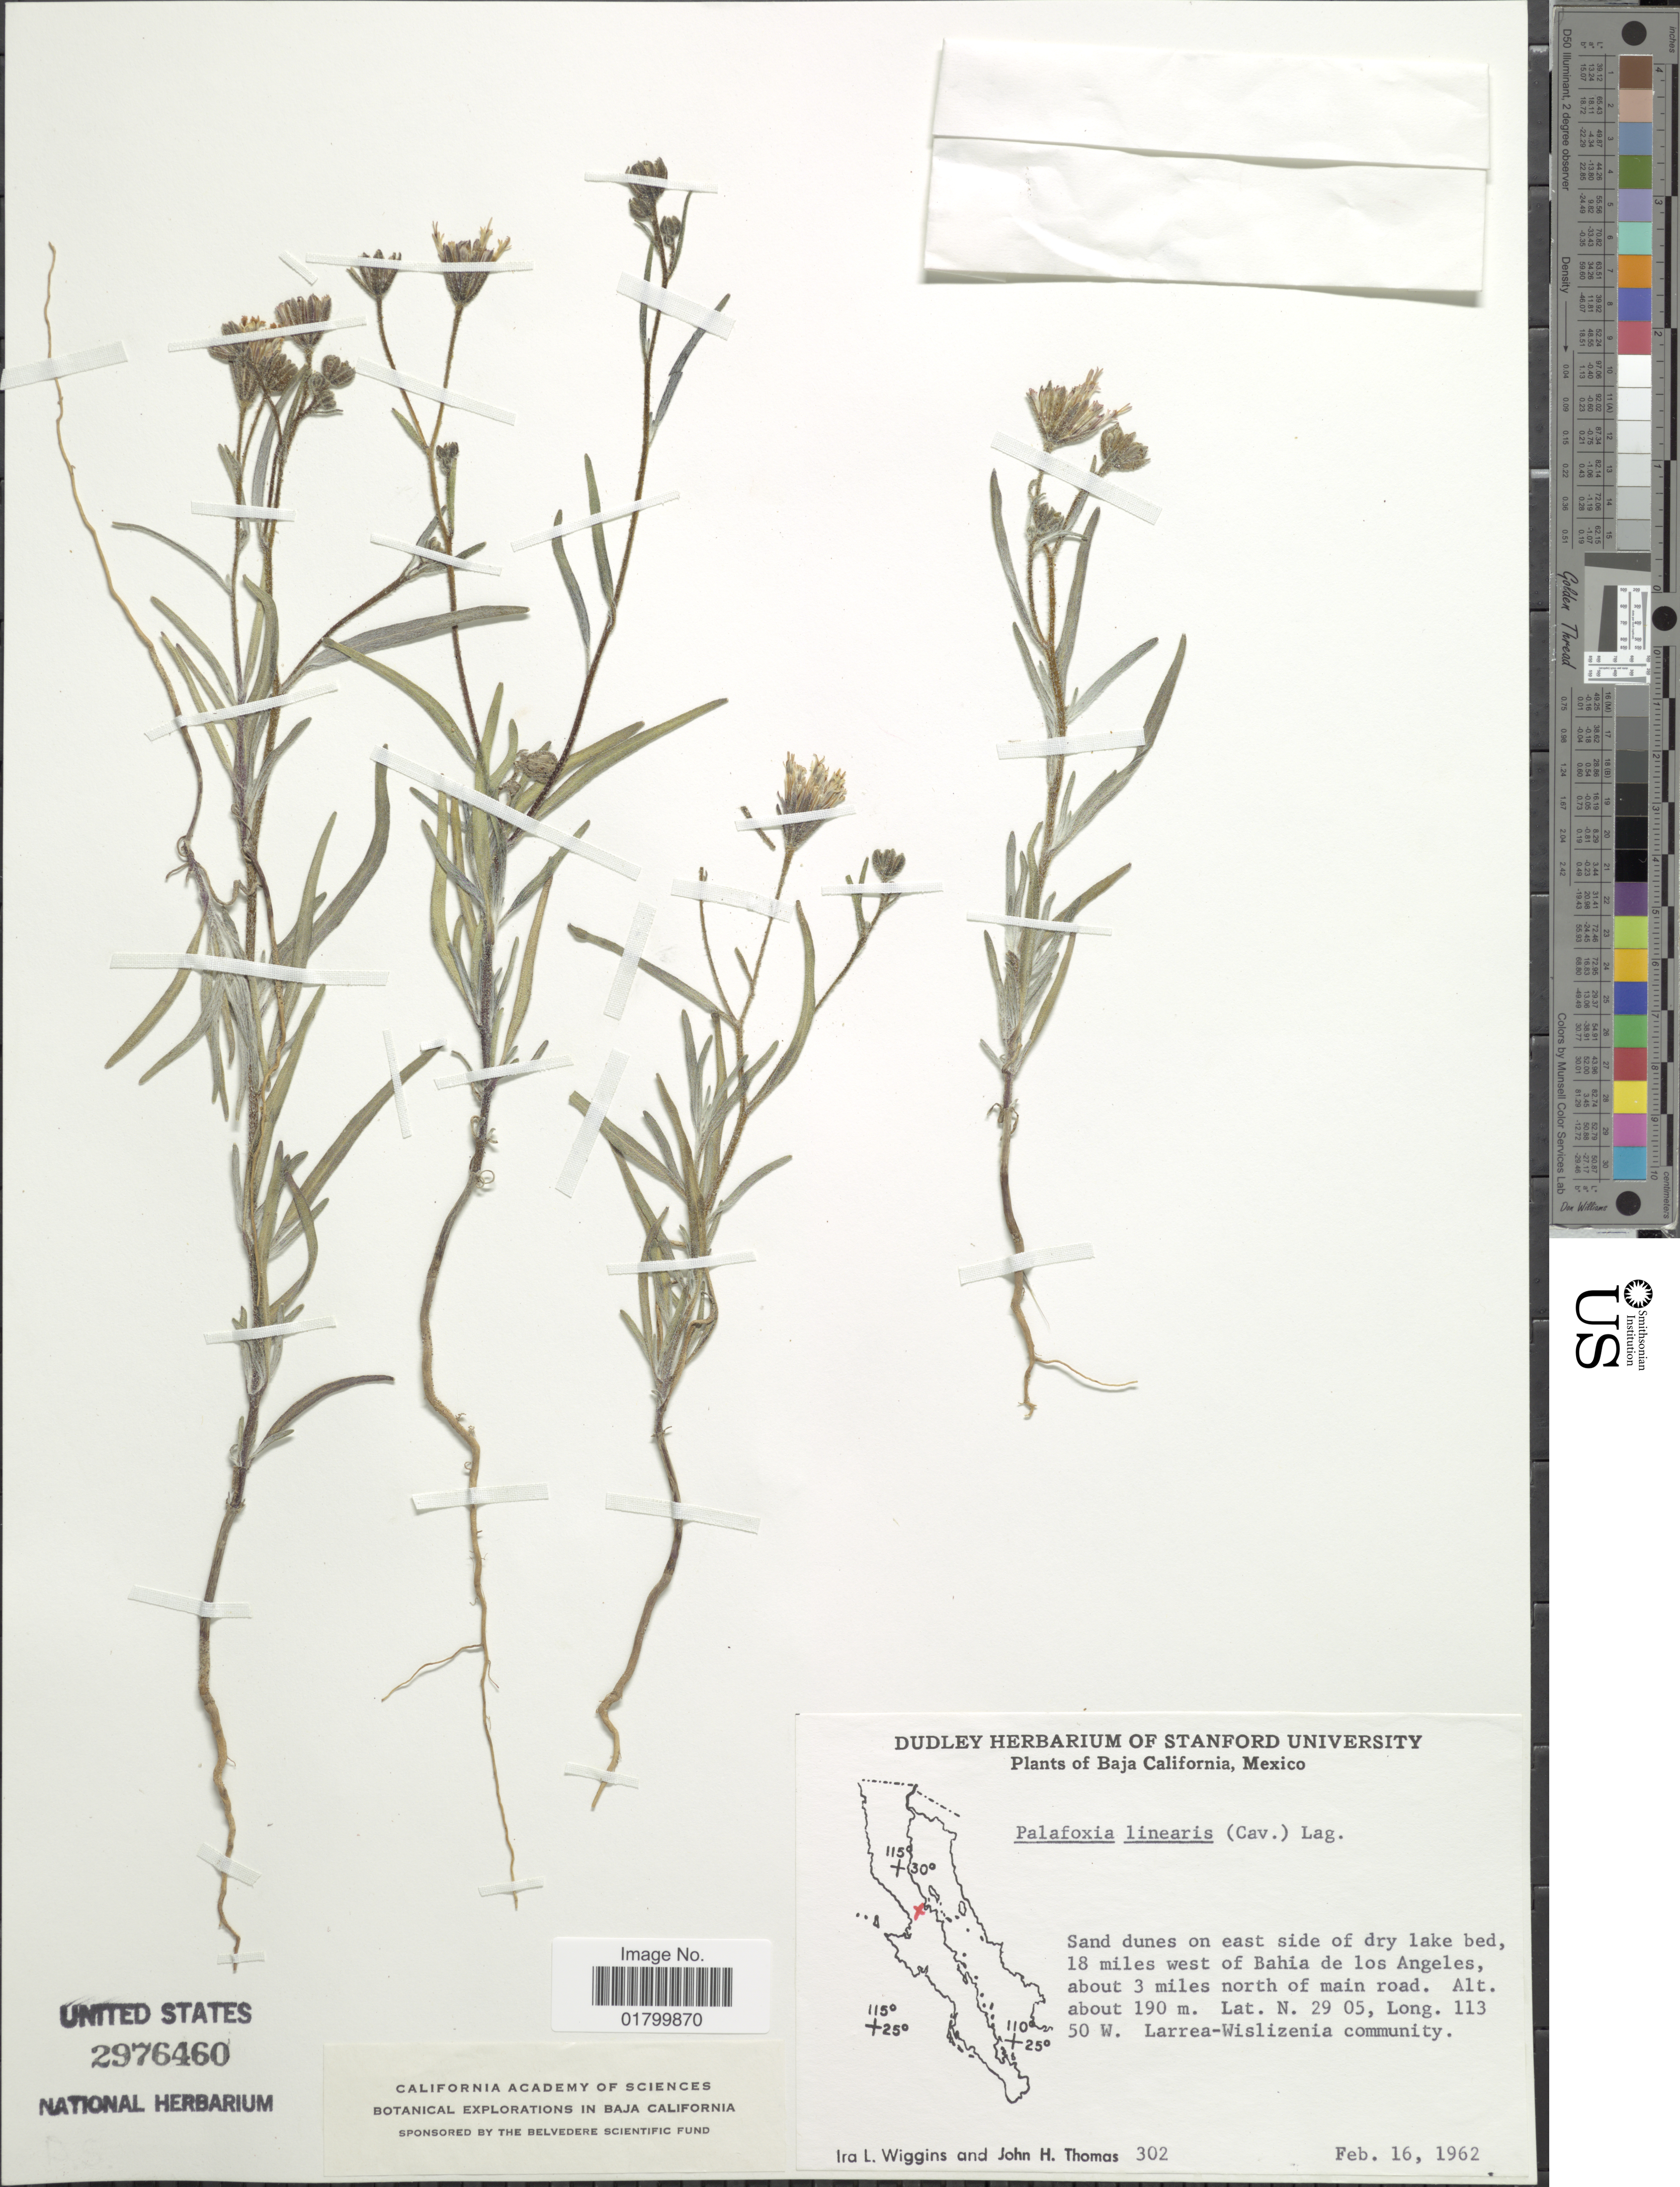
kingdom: Plantae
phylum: Tracheophyta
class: Magnoliopsida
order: Asterales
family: Asteraceae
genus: Palafoxia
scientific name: Palafoxia linearis var. linearis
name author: (Cav.) Lag.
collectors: I. L. Wiggins & J. H. Thomas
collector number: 302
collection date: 1962-02-16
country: Mexico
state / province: Baja California Sur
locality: Sand dunes on east of dry lake bed, 18 miles west of Bahia de los Angeles, about 3 miles north of main road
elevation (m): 190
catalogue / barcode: US 2976460